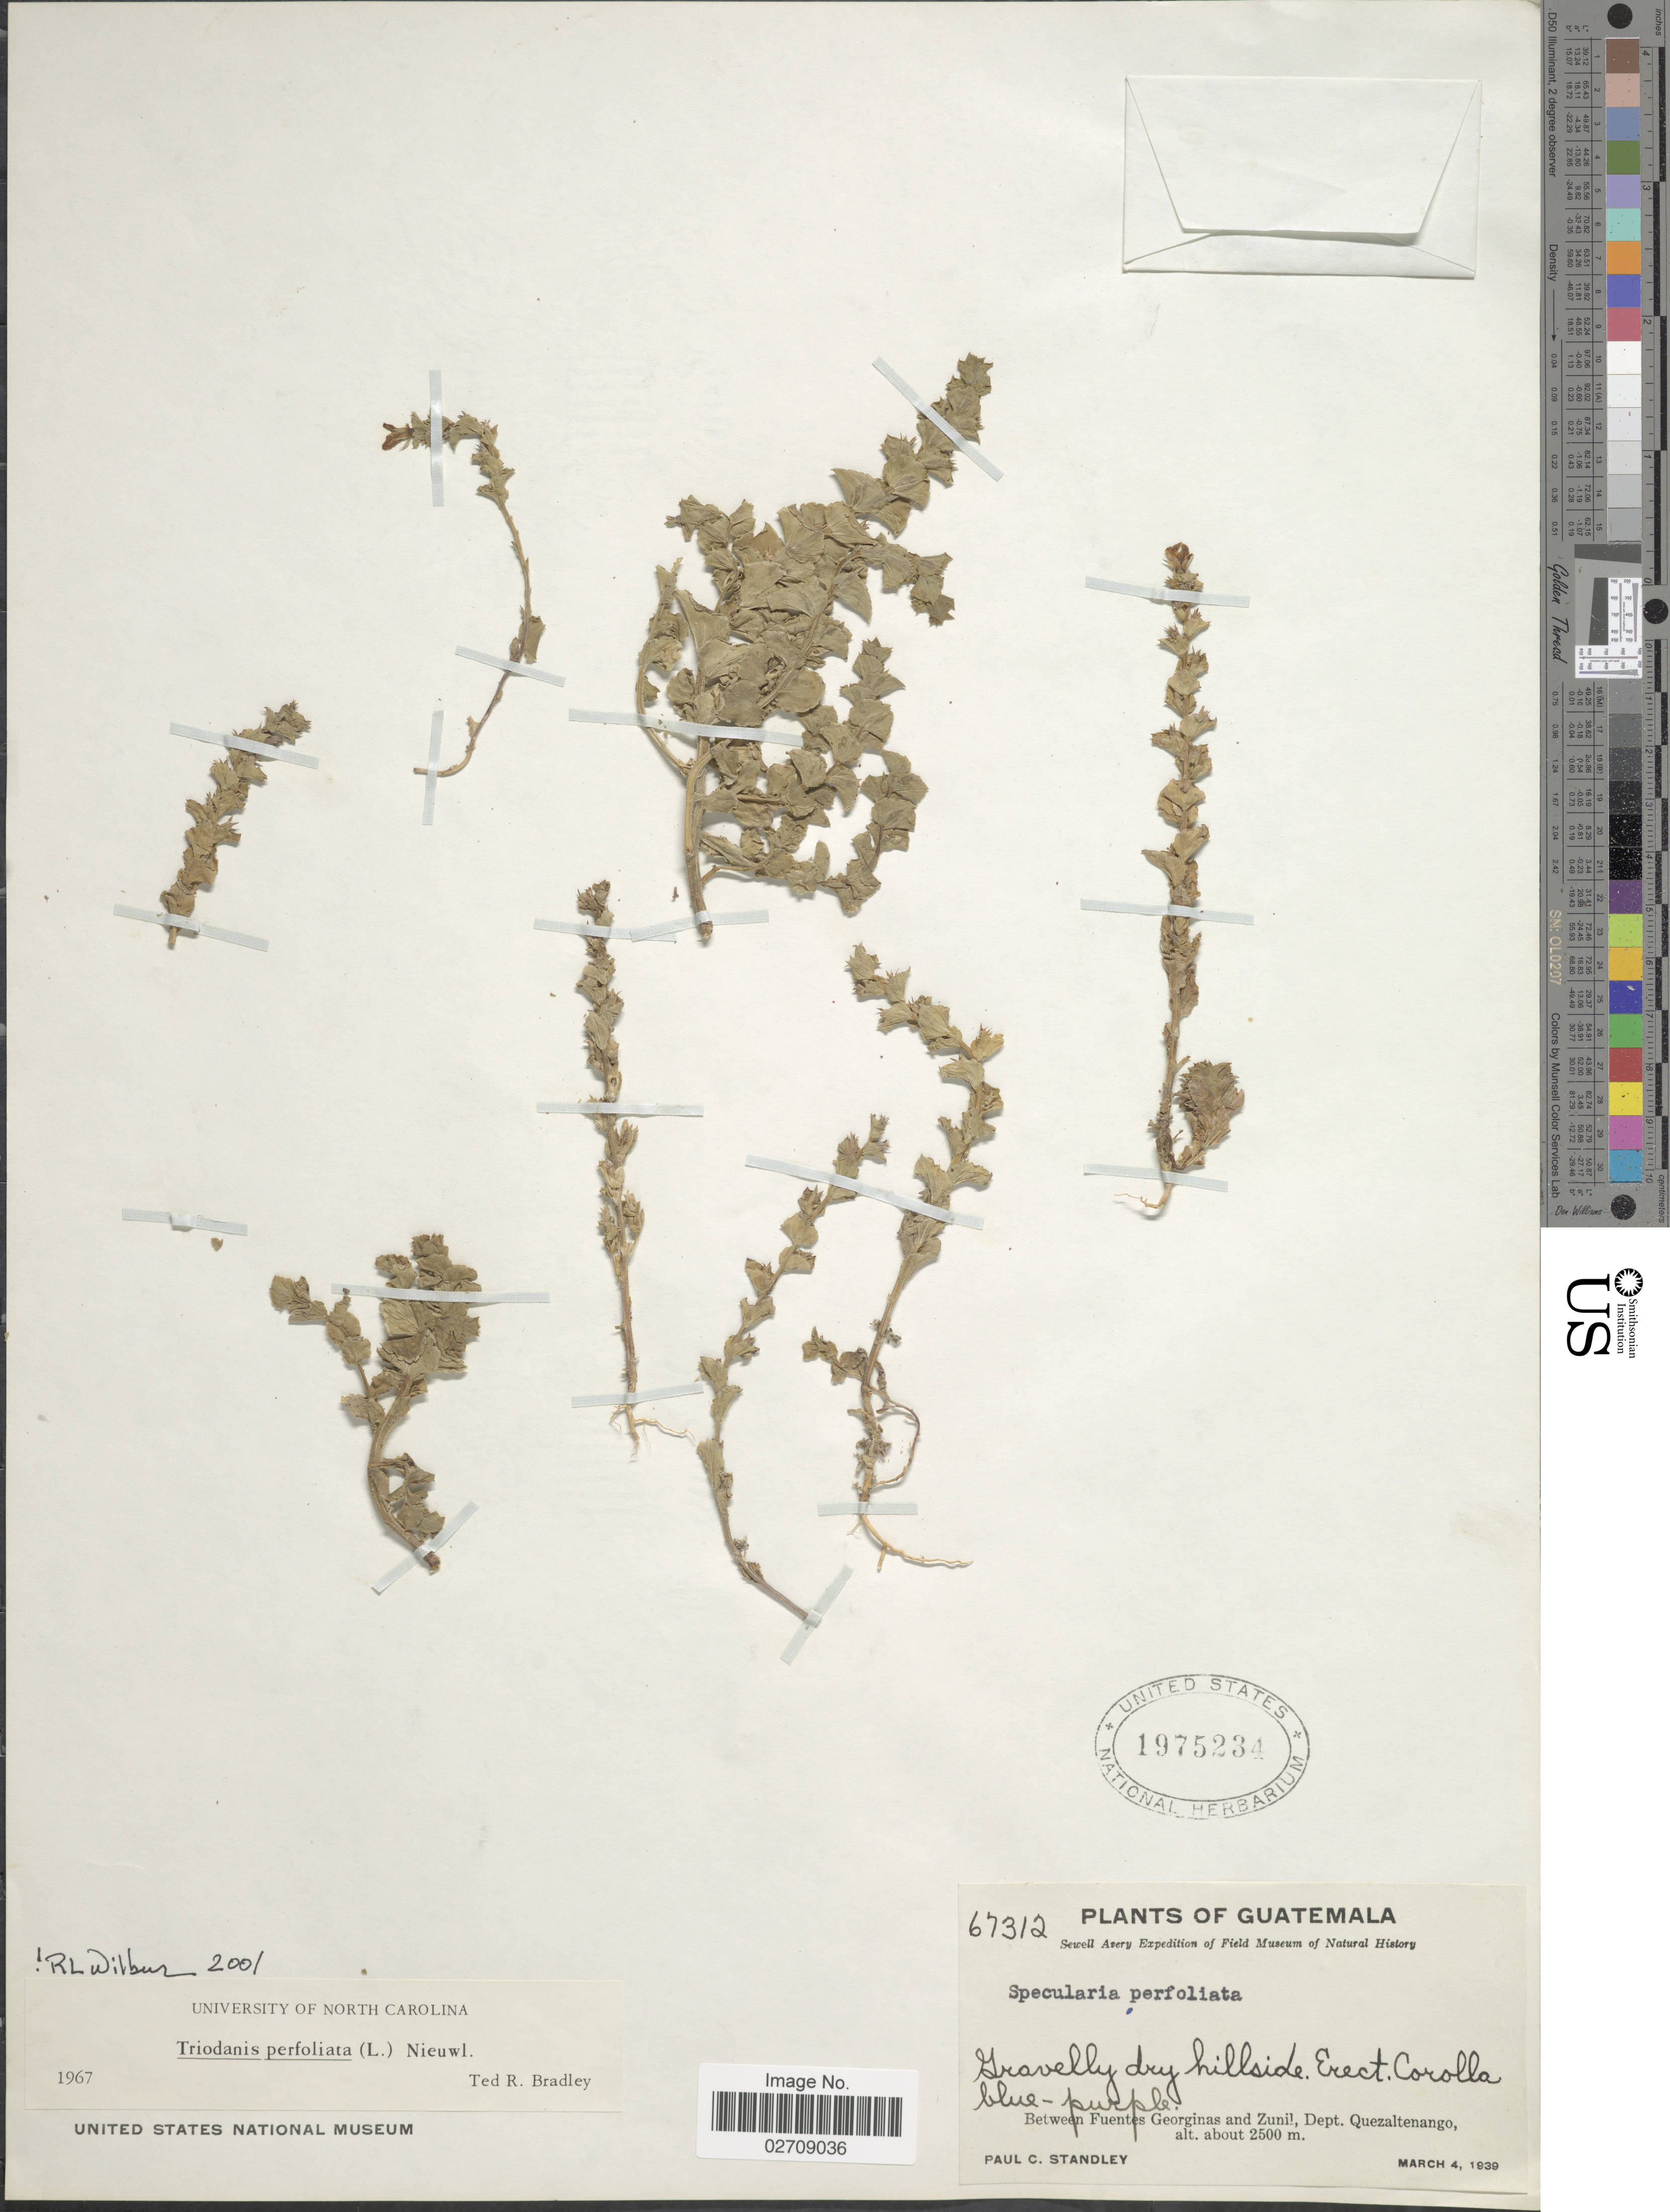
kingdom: Plantae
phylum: Tracheophyta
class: Magnoliopsida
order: Asterales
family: Campanulaceae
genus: Triodanis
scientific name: Triodanis perfoliata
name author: (L.) Nieuwl.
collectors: P. C. Standley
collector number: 67312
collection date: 1939-03-04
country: Guatemala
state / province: Quetzaltenango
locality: Between Fuentes Georginas and Zunil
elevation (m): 2500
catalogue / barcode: US 1975234